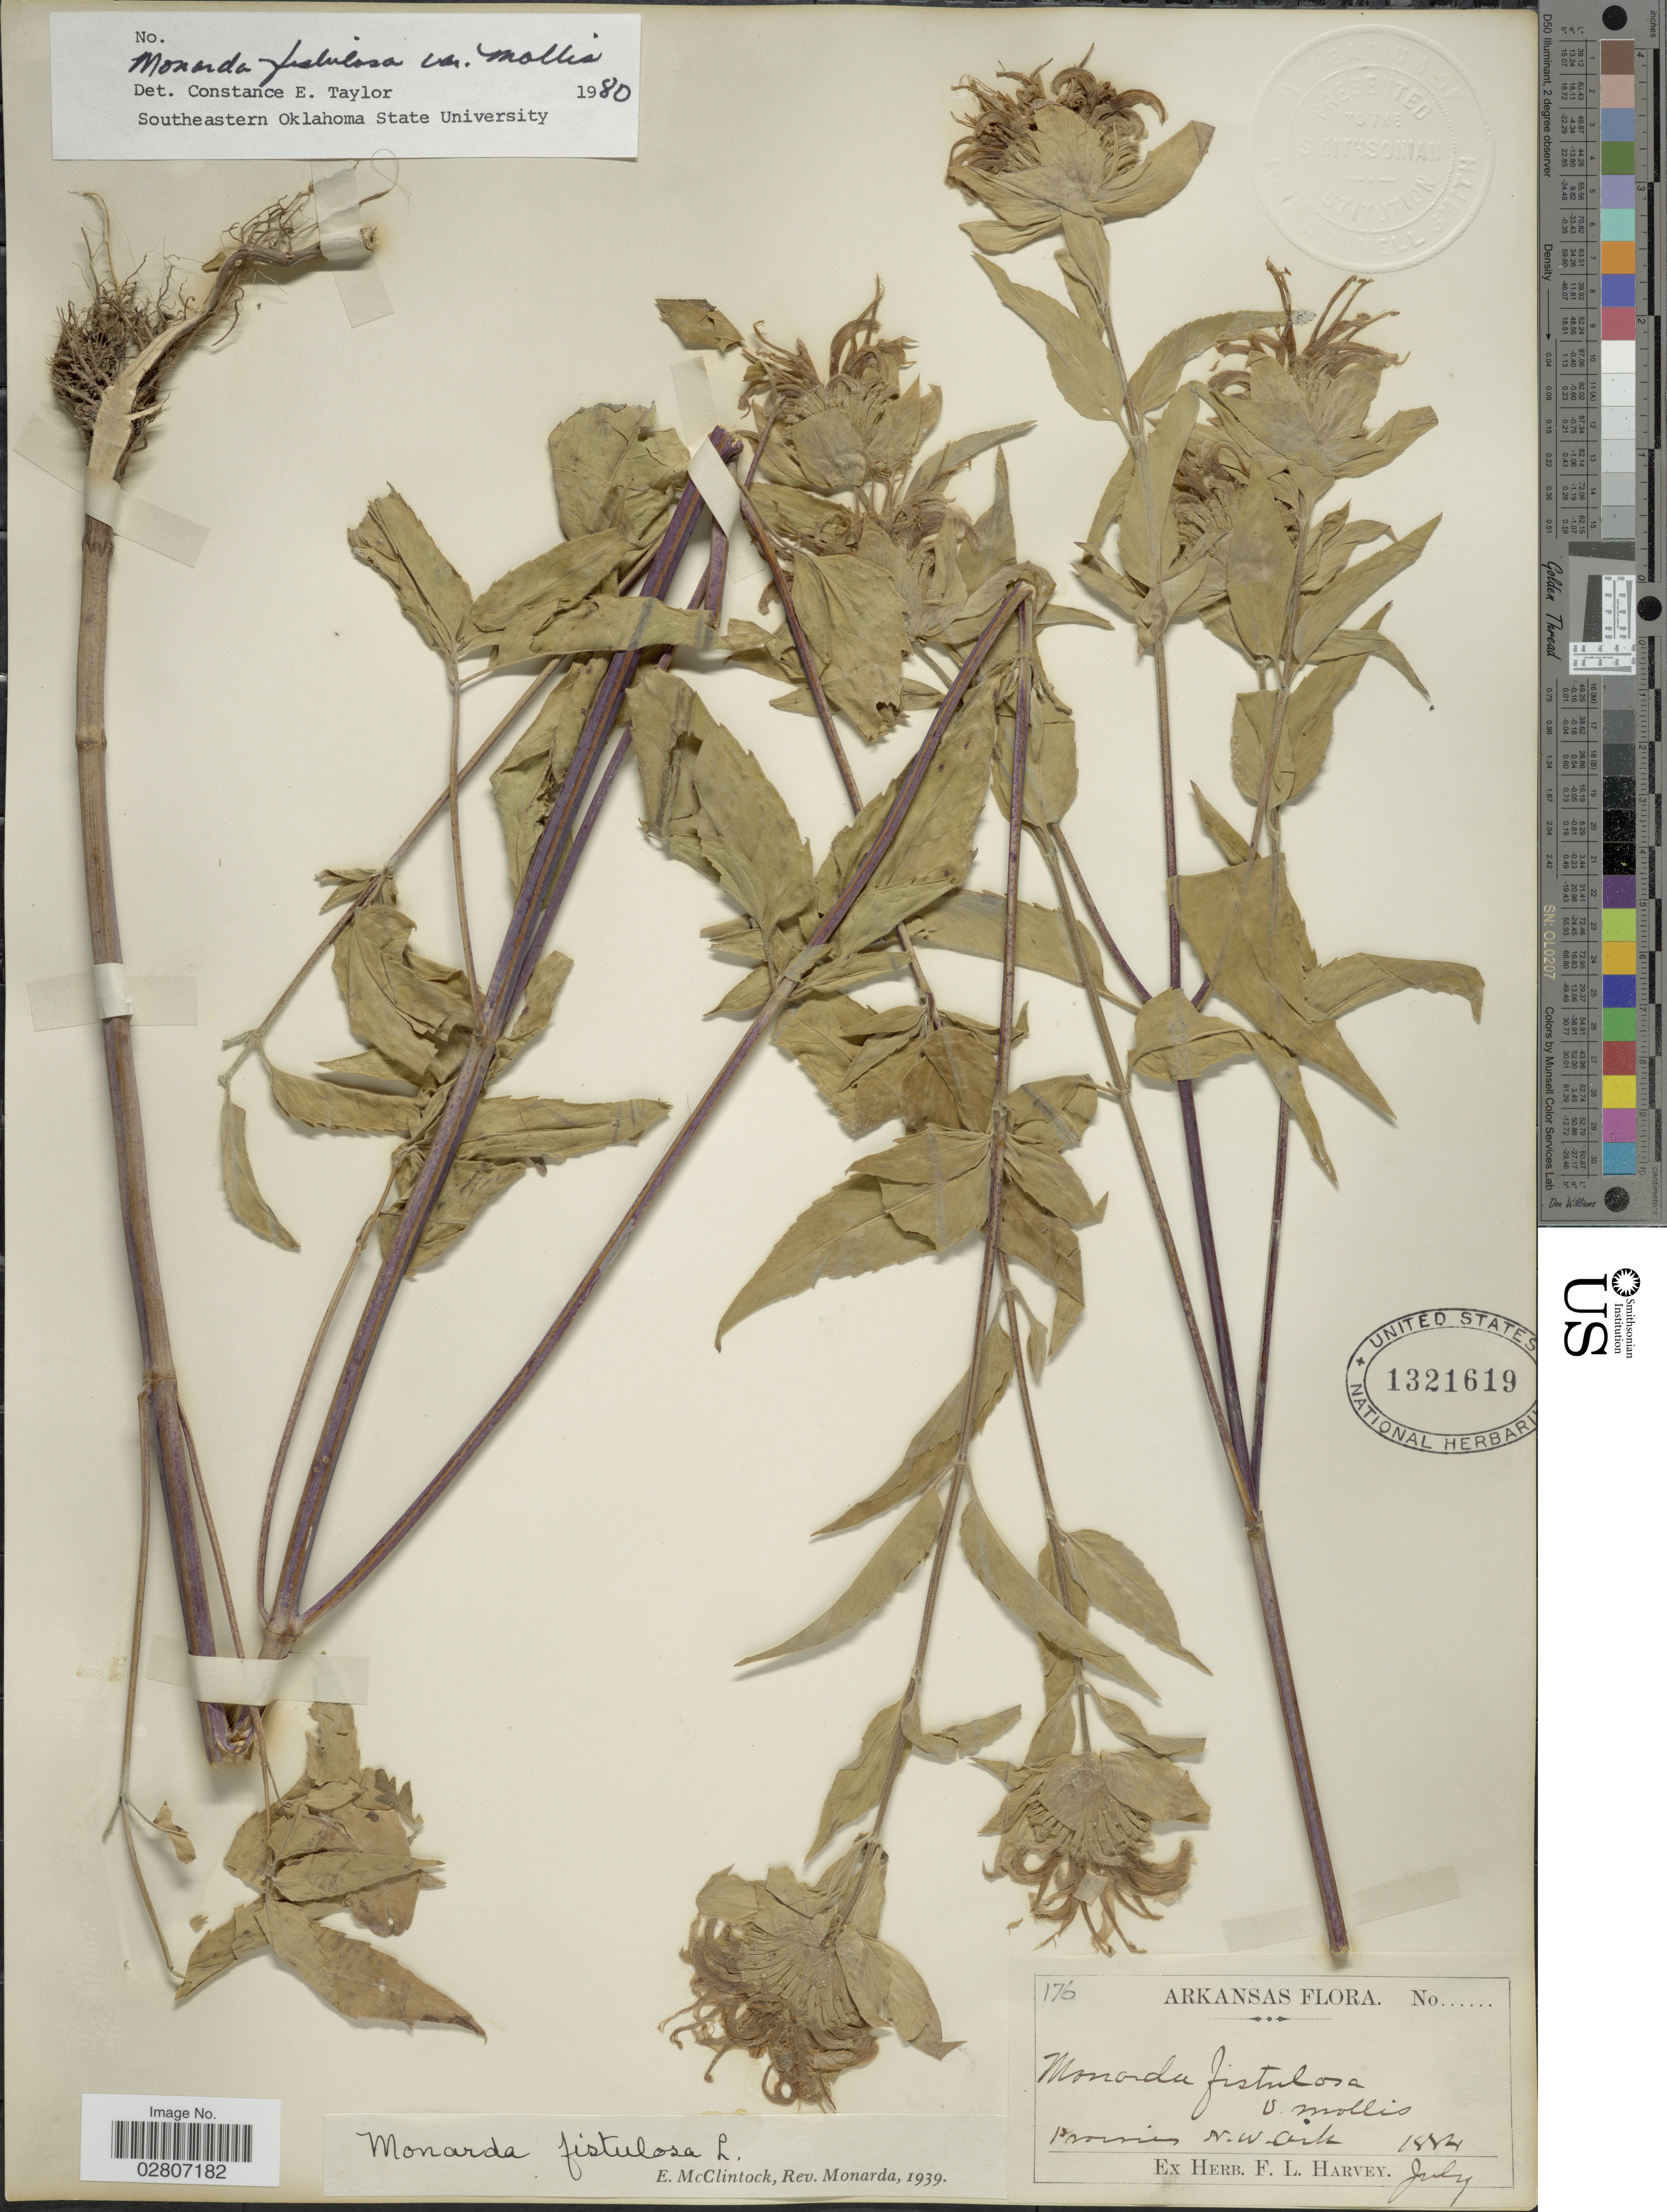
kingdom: Plantae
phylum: Tracheophyta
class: Magnoliopsida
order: Lamiales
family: Lamiaceae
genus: Monarda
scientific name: Monarda fistulosa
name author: L.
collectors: ex herb. F. L. Harvey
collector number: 176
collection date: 1884-07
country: United States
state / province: Arkansas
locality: Prairies N.W. Ark.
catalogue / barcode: US 1321619